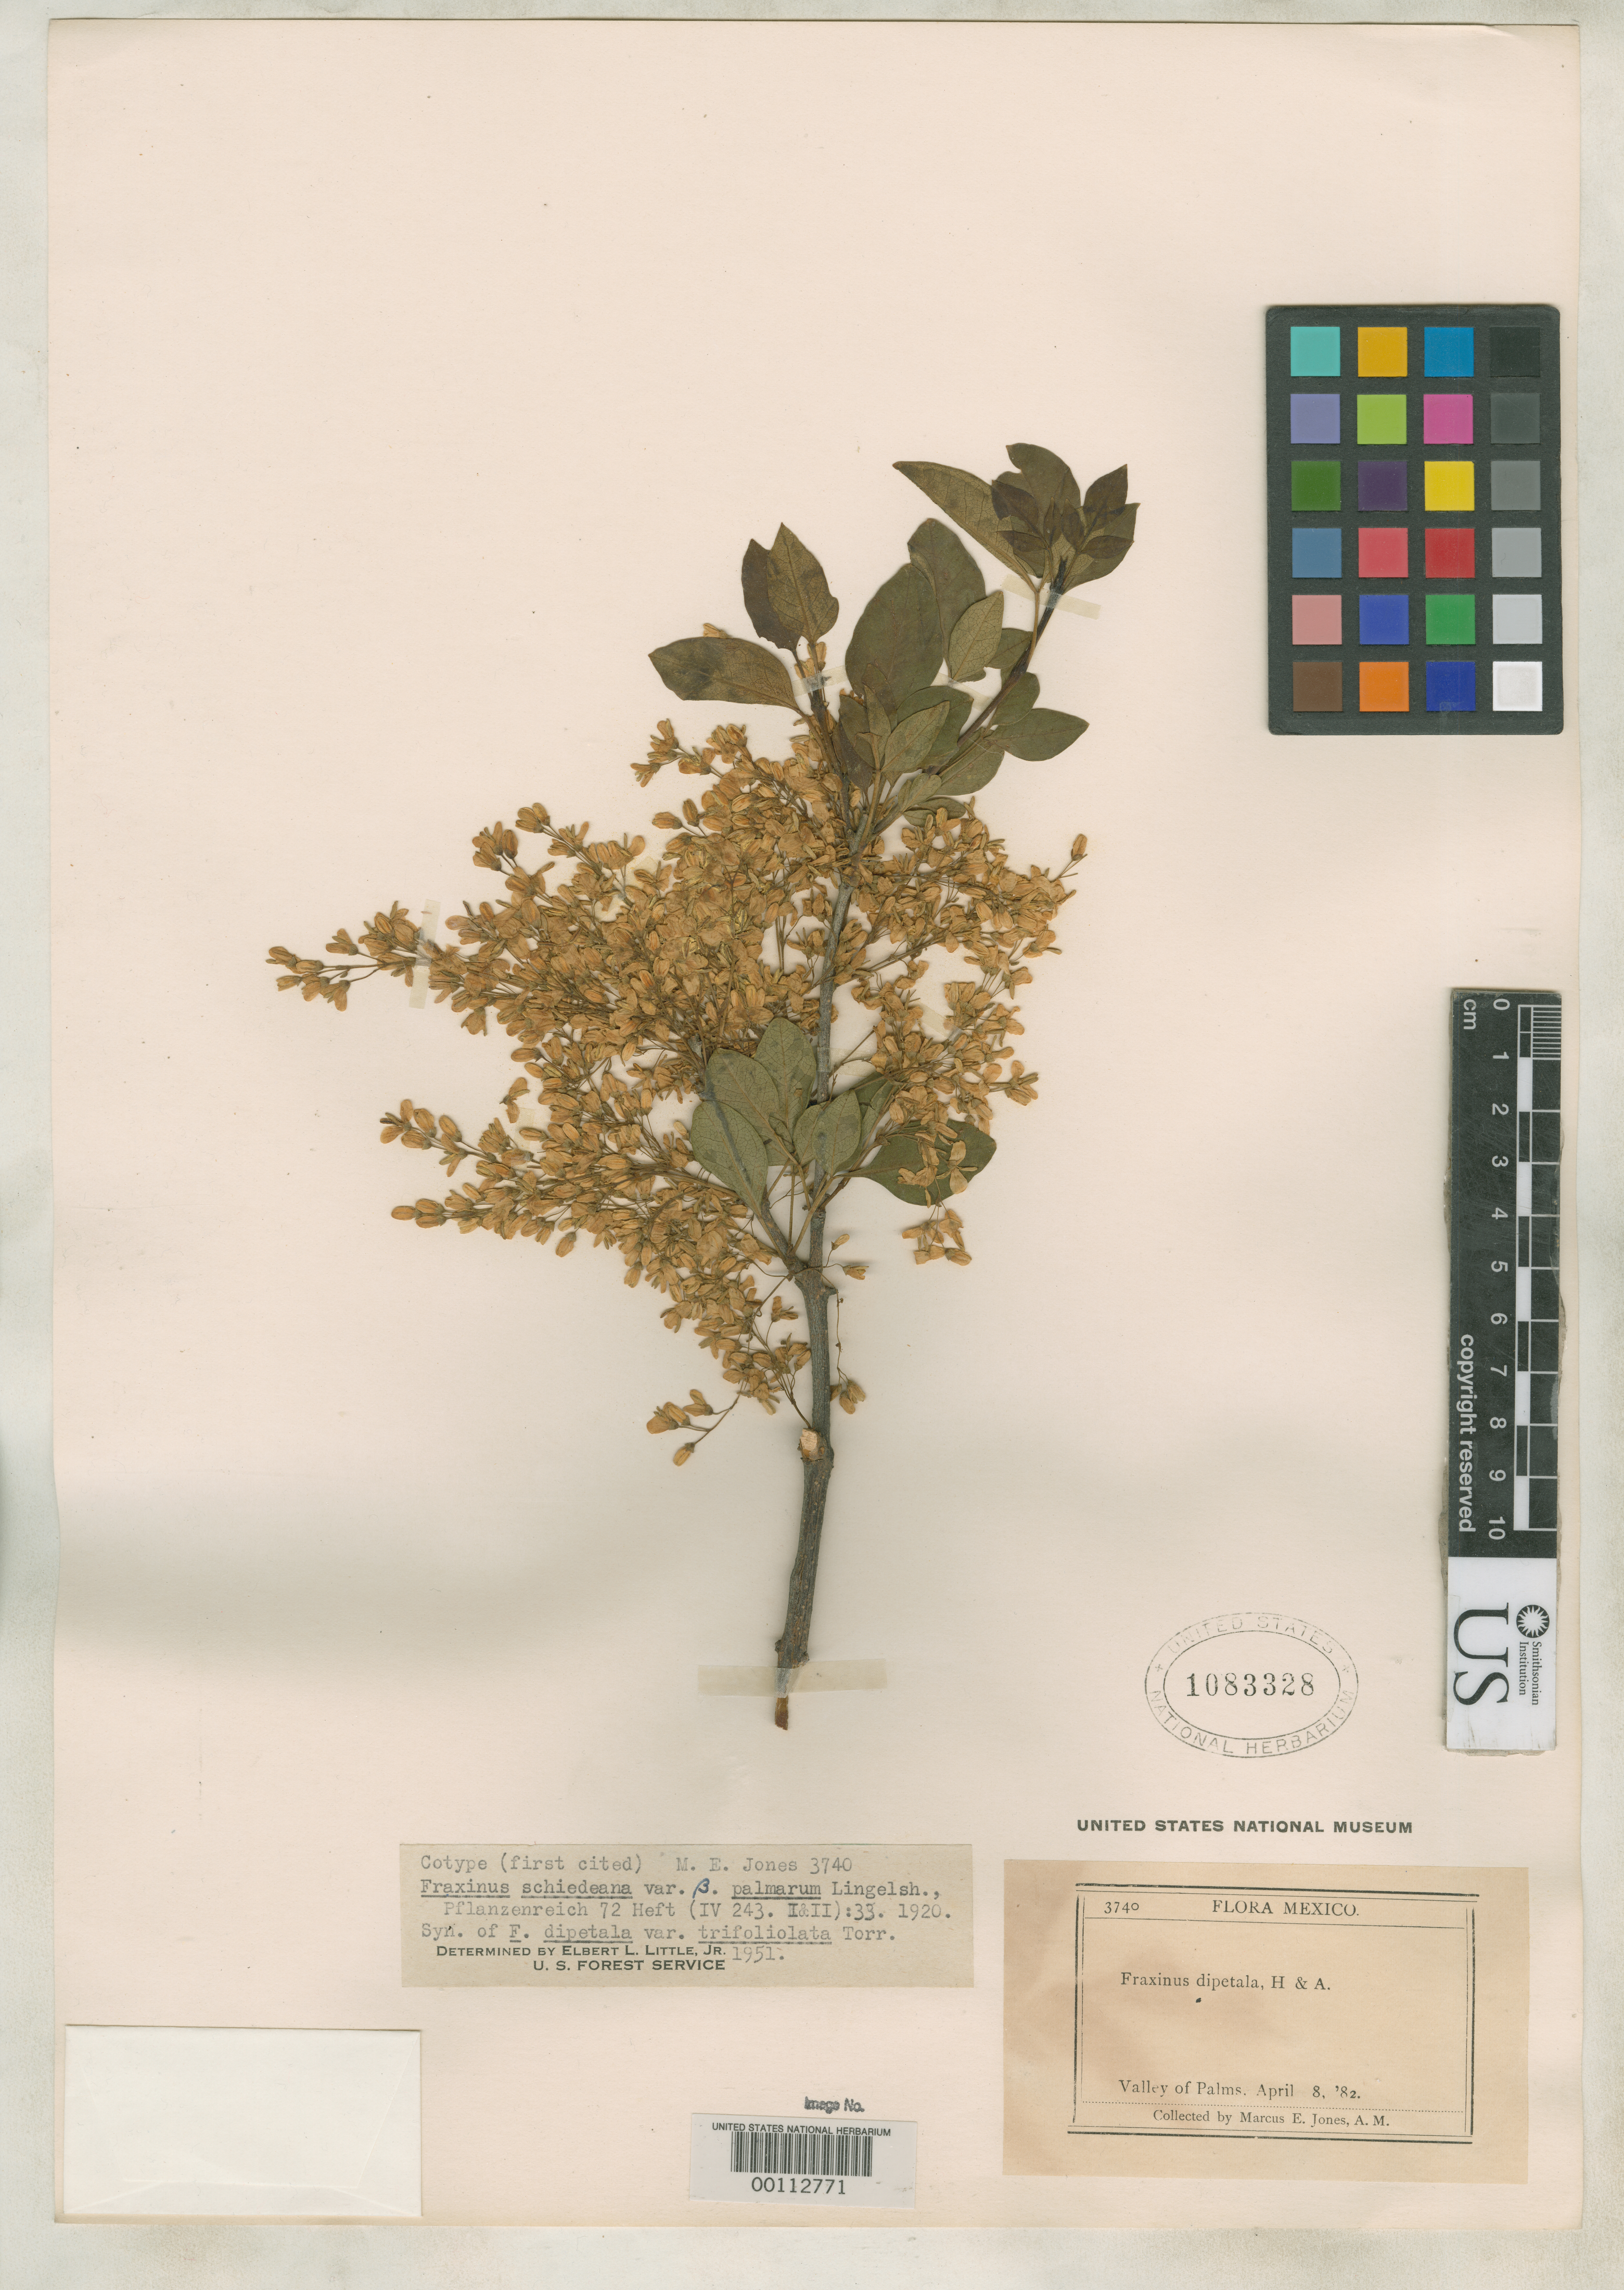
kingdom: Plantae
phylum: Tracheophyta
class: Magnoliopsida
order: Lamiales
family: Oleaceae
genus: Fraxinus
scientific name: Fraxinus schiedeana var. palmarum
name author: Lingelsh. in Engl.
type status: Isotype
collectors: M. E. Jones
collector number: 3740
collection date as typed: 08 Apr 1882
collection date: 1882-04-08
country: Mexico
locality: Valley of Palma.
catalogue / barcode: US 1083328